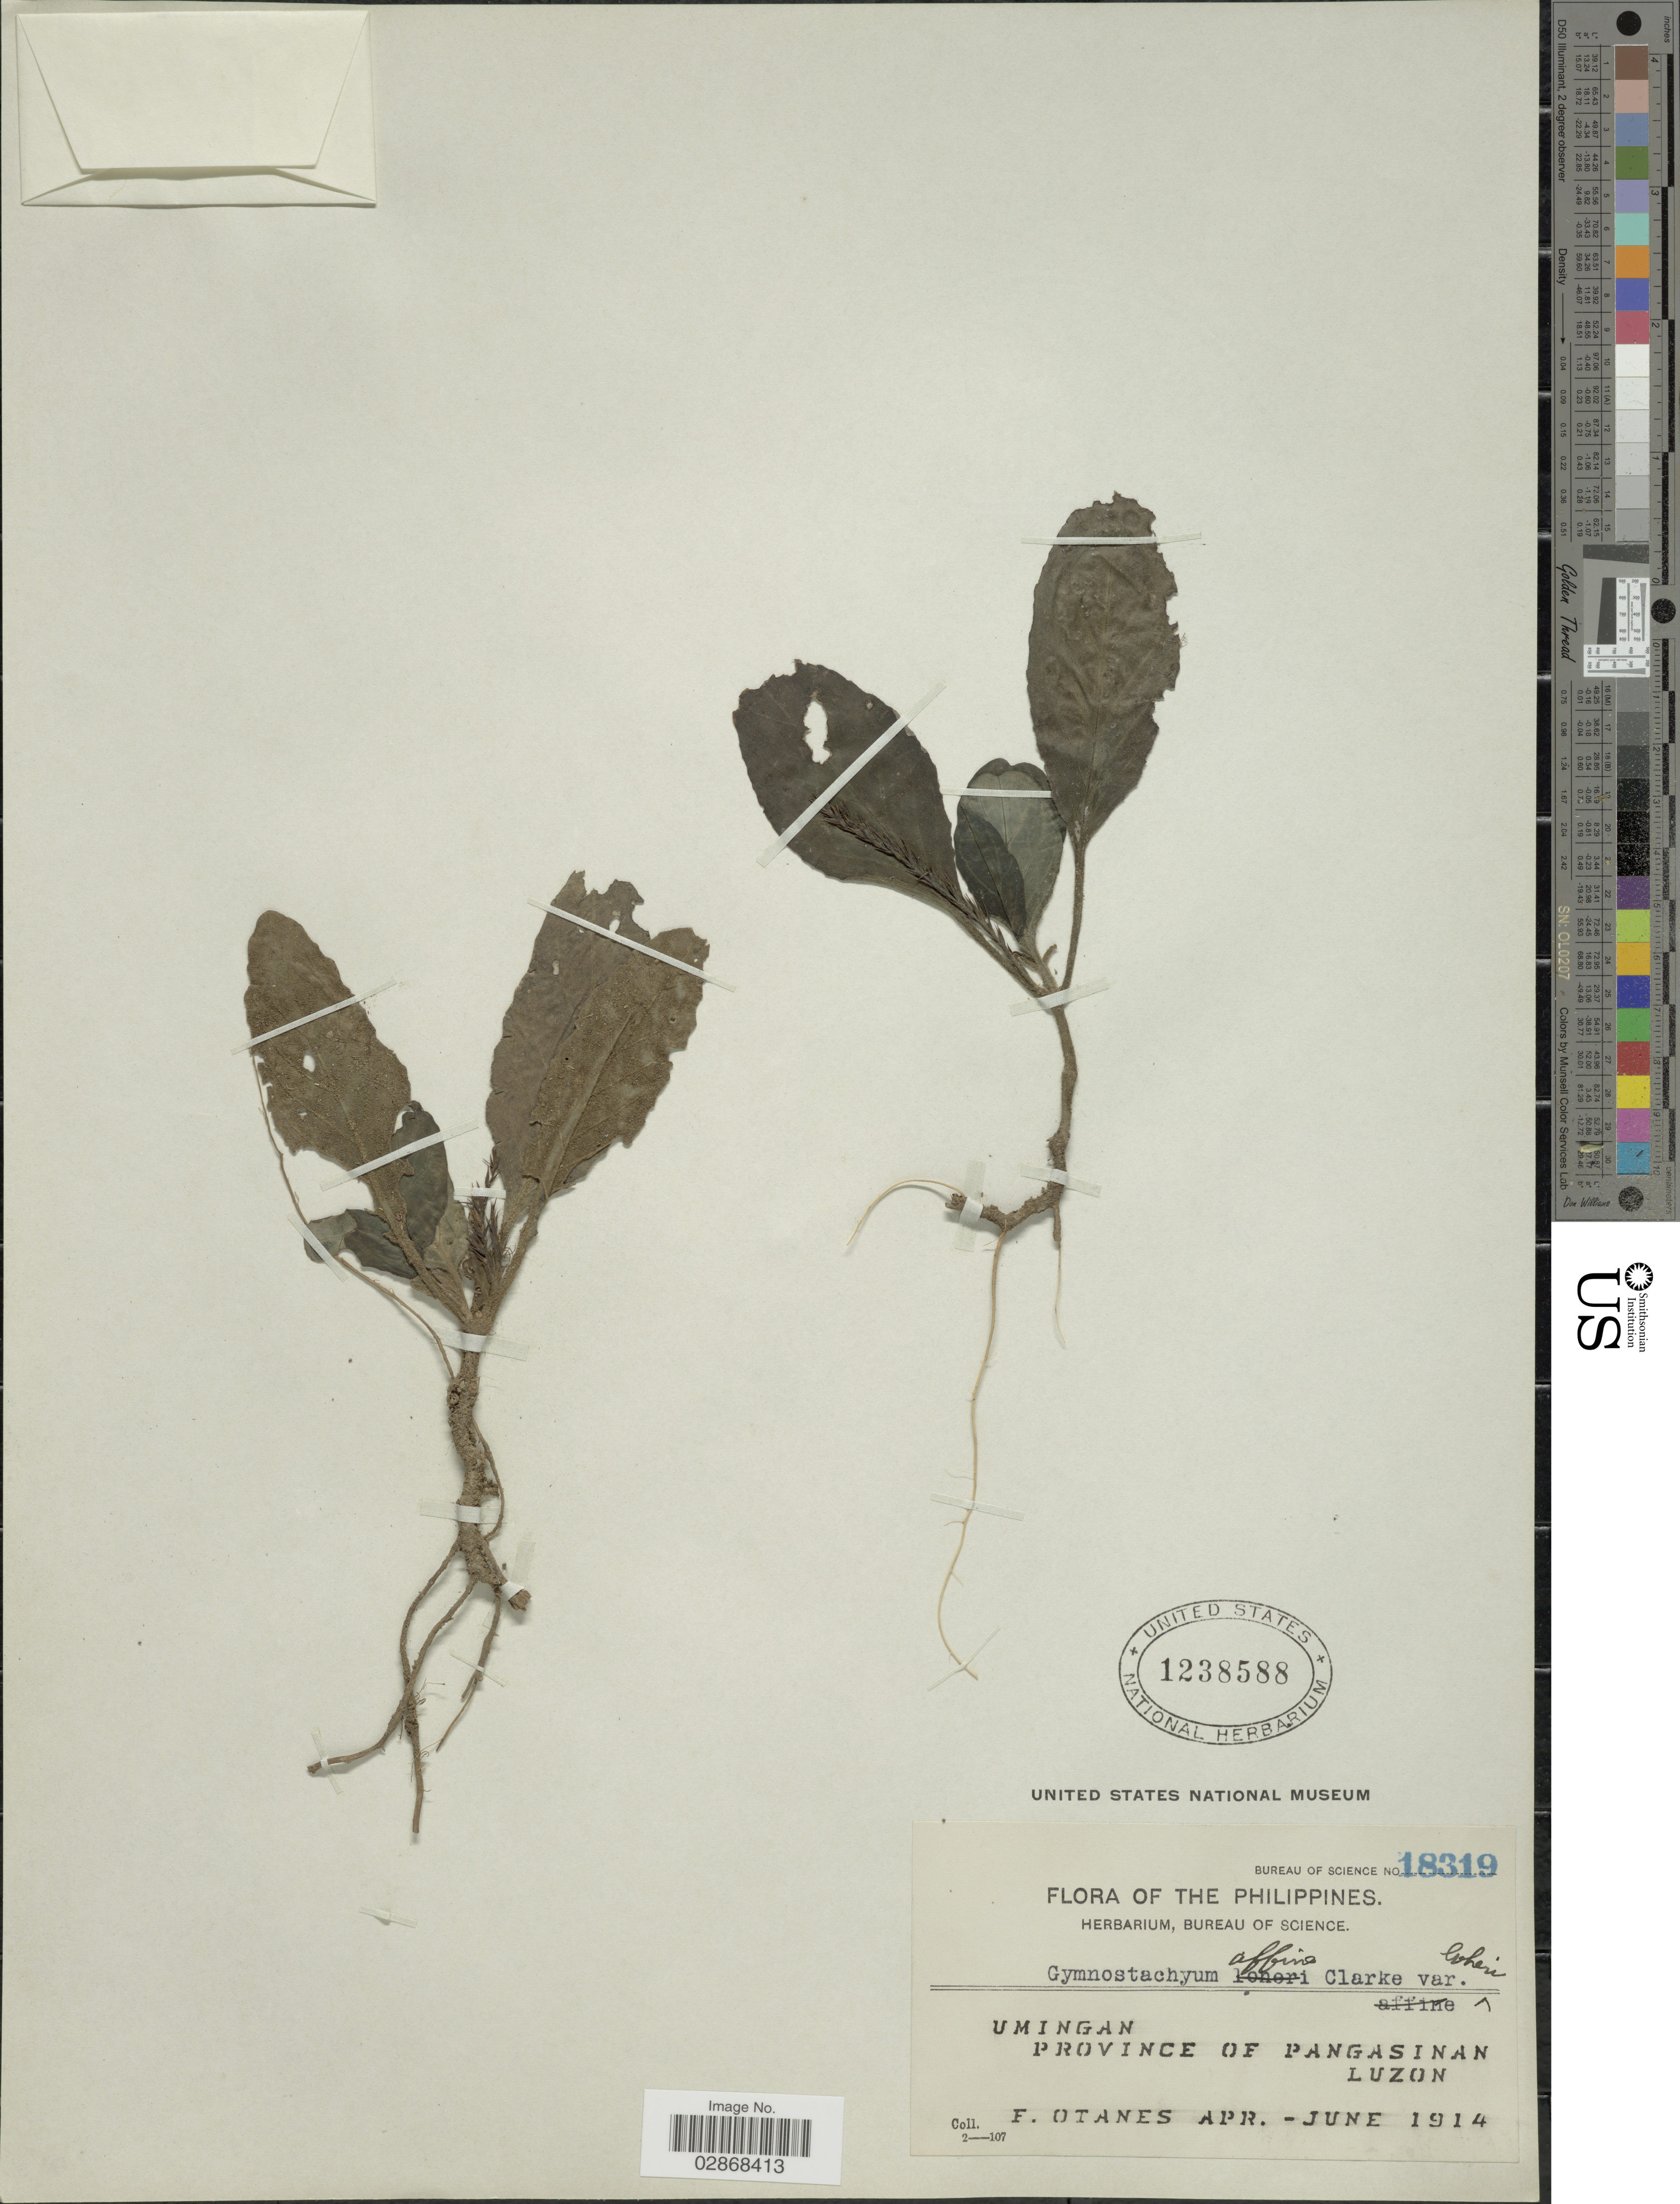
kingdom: Plantae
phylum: Tracheophyta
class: Magnoliopsida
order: Lamiales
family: Acanthaceae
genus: Gymnostachyum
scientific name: Gymnostachyum affine var. loheri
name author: C.B. Clarke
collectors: F. Q. Otanes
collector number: Bureau of Science 18319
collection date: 1914-04/1914-06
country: Philippines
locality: Umingan. Province of Pangasinan. Luzon.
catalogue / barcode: US 1238588